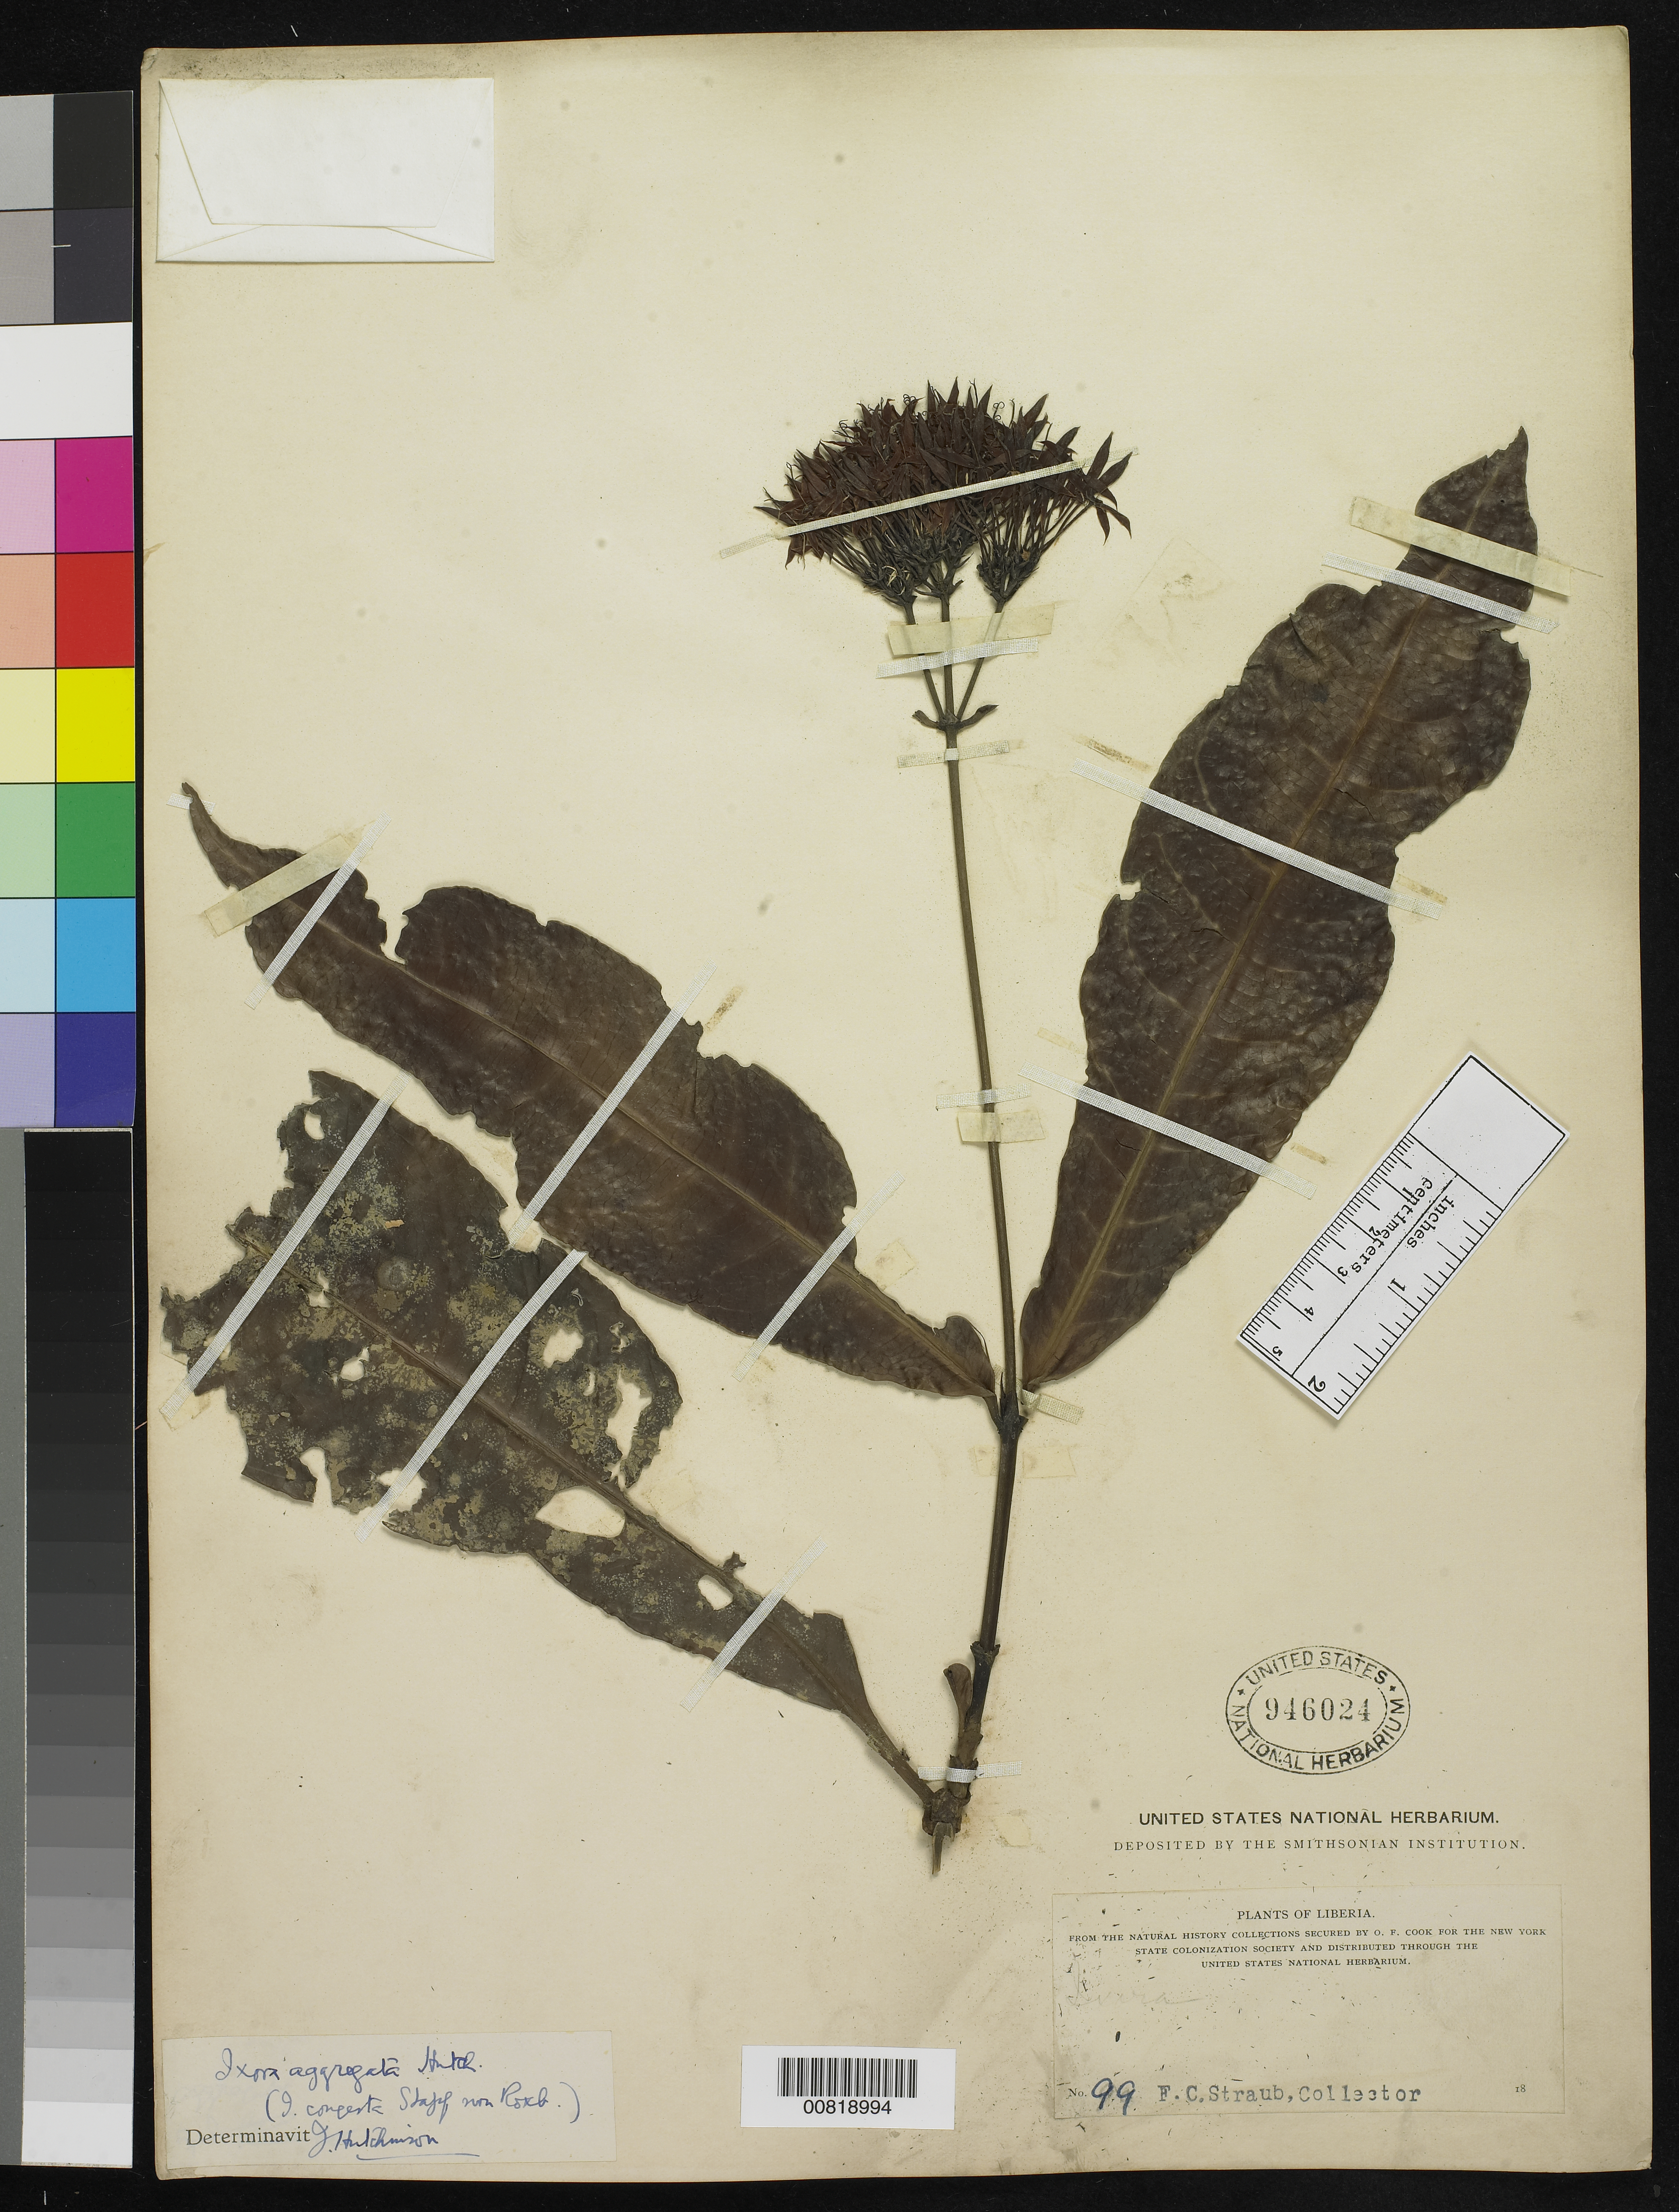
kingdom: Plantae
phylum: Tracheophyta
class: Magnoliopsida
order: Gentianales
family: Rubiaceae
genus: Ixora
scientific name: Ixora aggregata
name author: Hutch.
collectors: F. Straub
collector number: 99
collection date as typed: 18--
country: Liberia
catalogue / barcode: US 946024